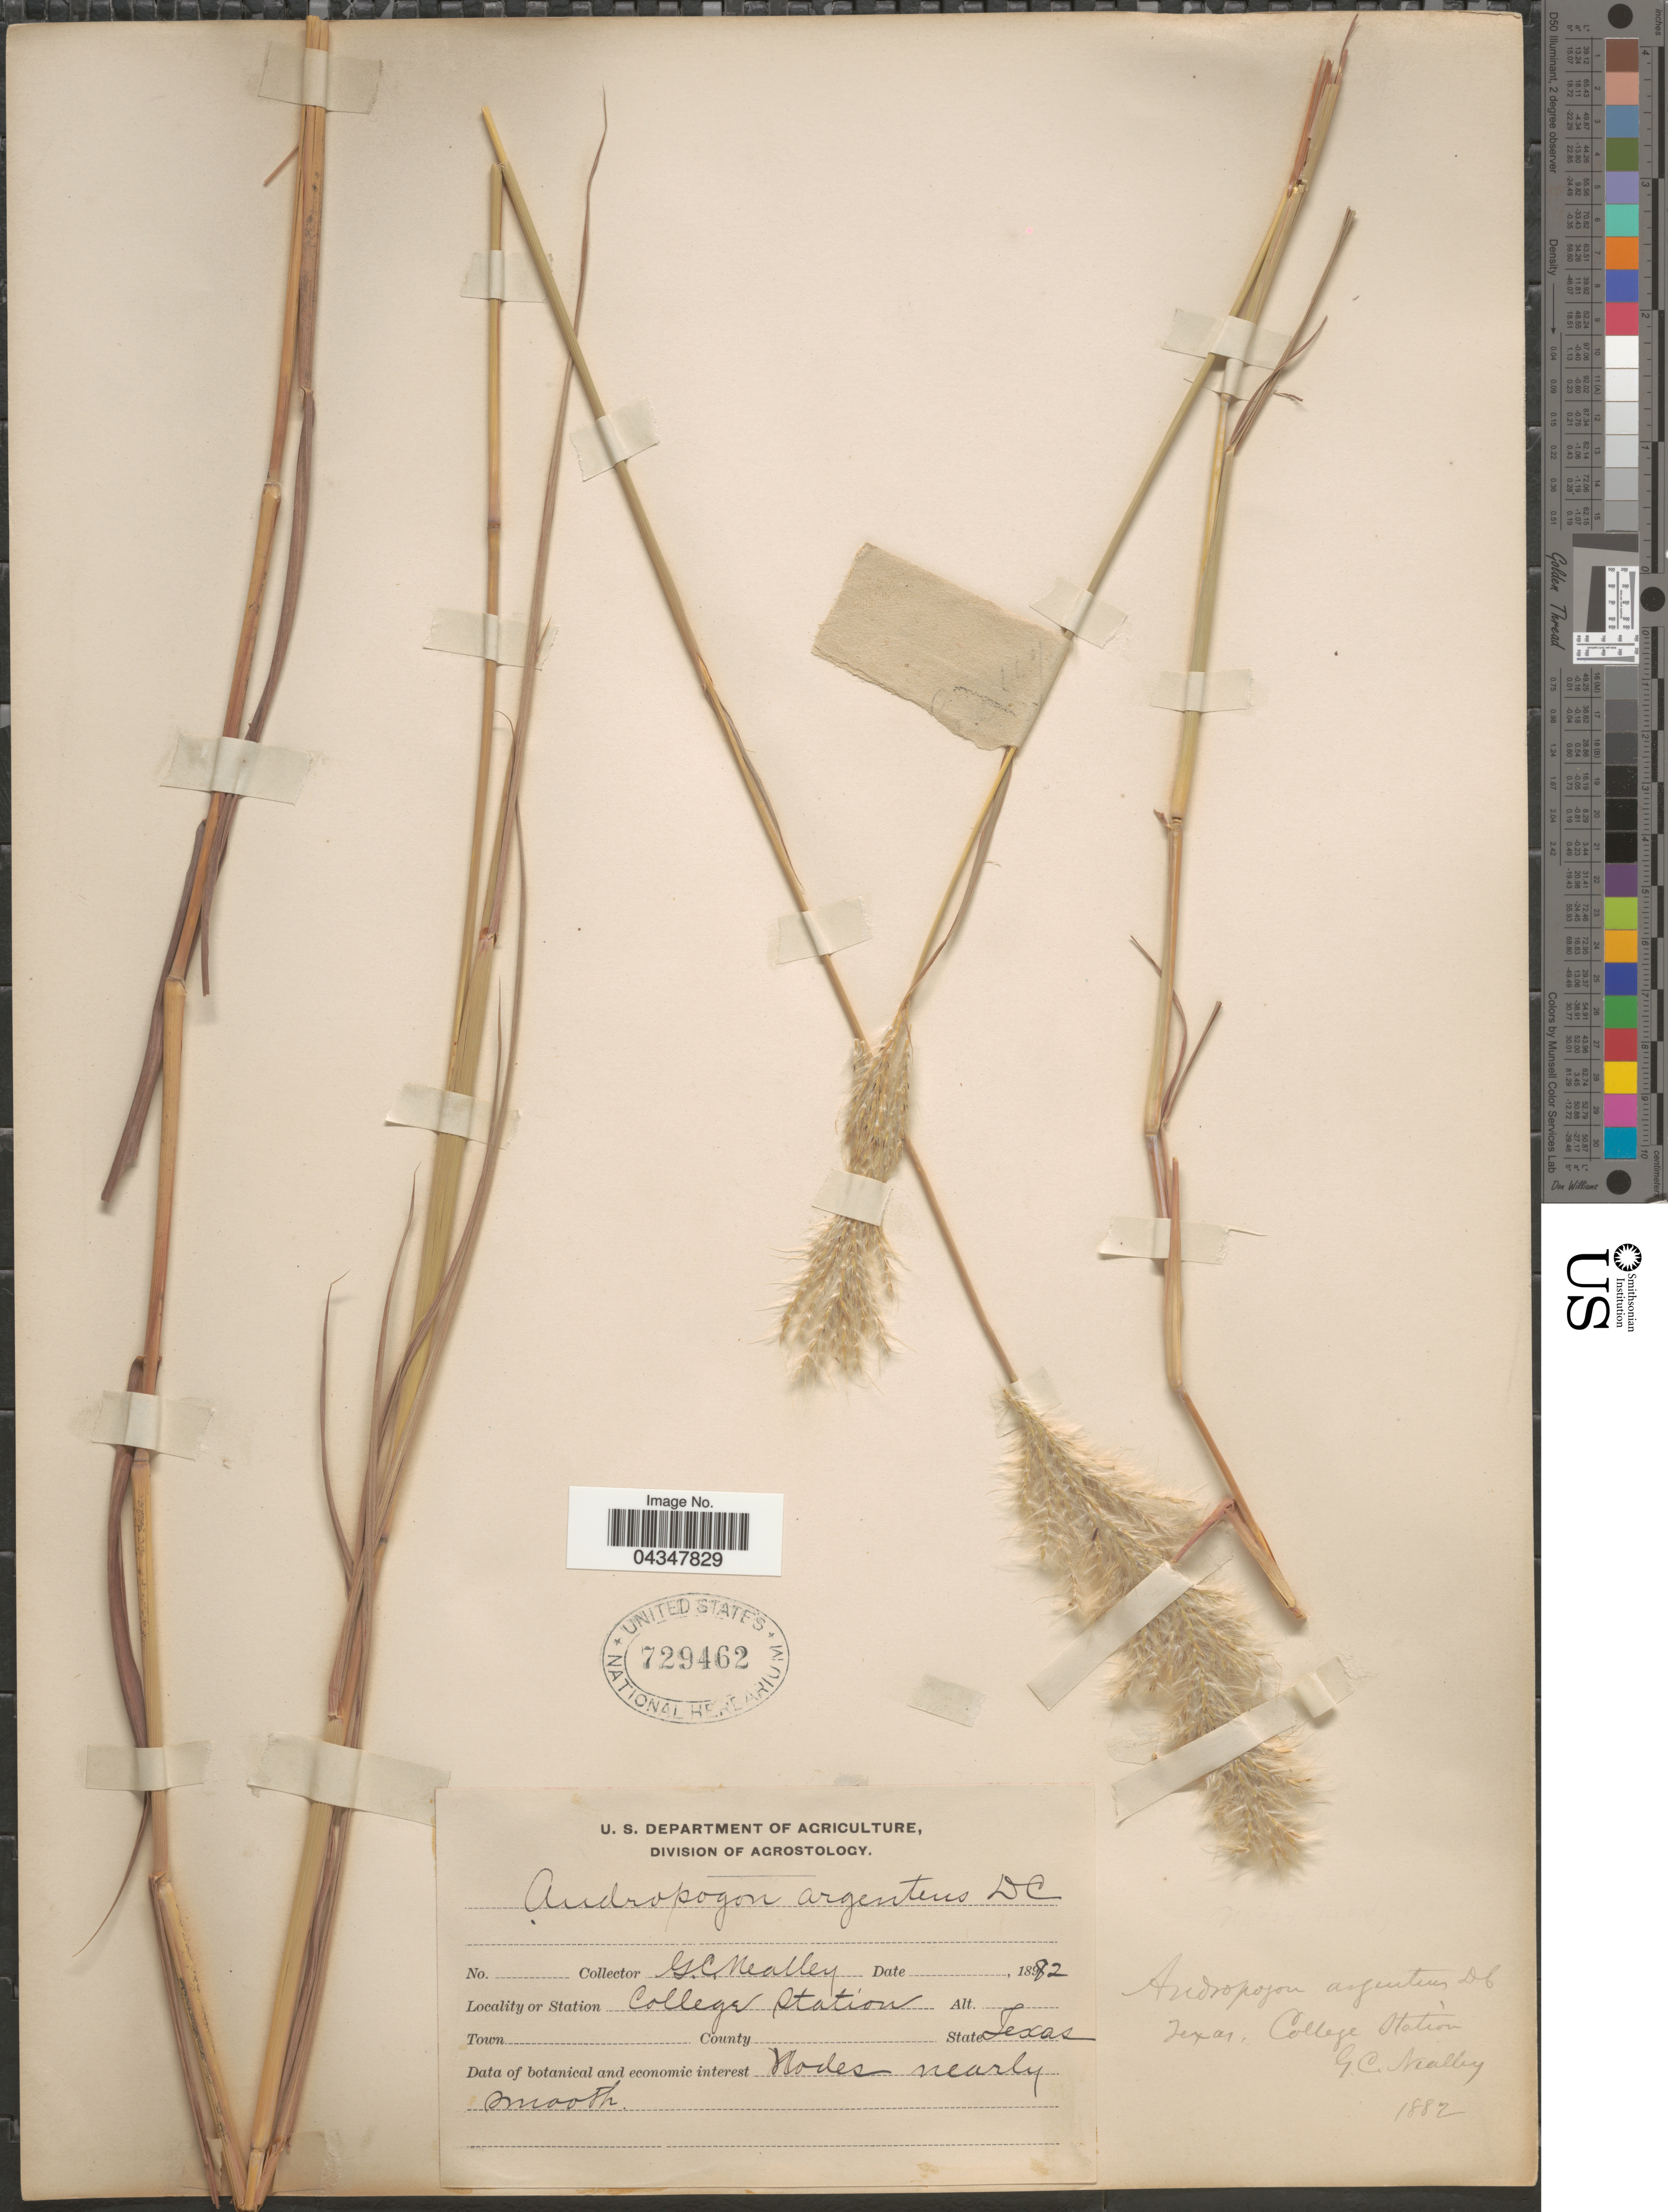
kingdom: Plantae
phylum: Tracheophyta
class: Liliopsida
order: Poales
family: Poaceae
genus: Bothriochloa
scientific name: Bothriochloa saccharoides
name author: (Sw.) Rydb.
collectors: G. C. Nealley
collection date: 1882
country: United States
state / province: Texas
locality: College Station.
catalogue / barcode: US 729462